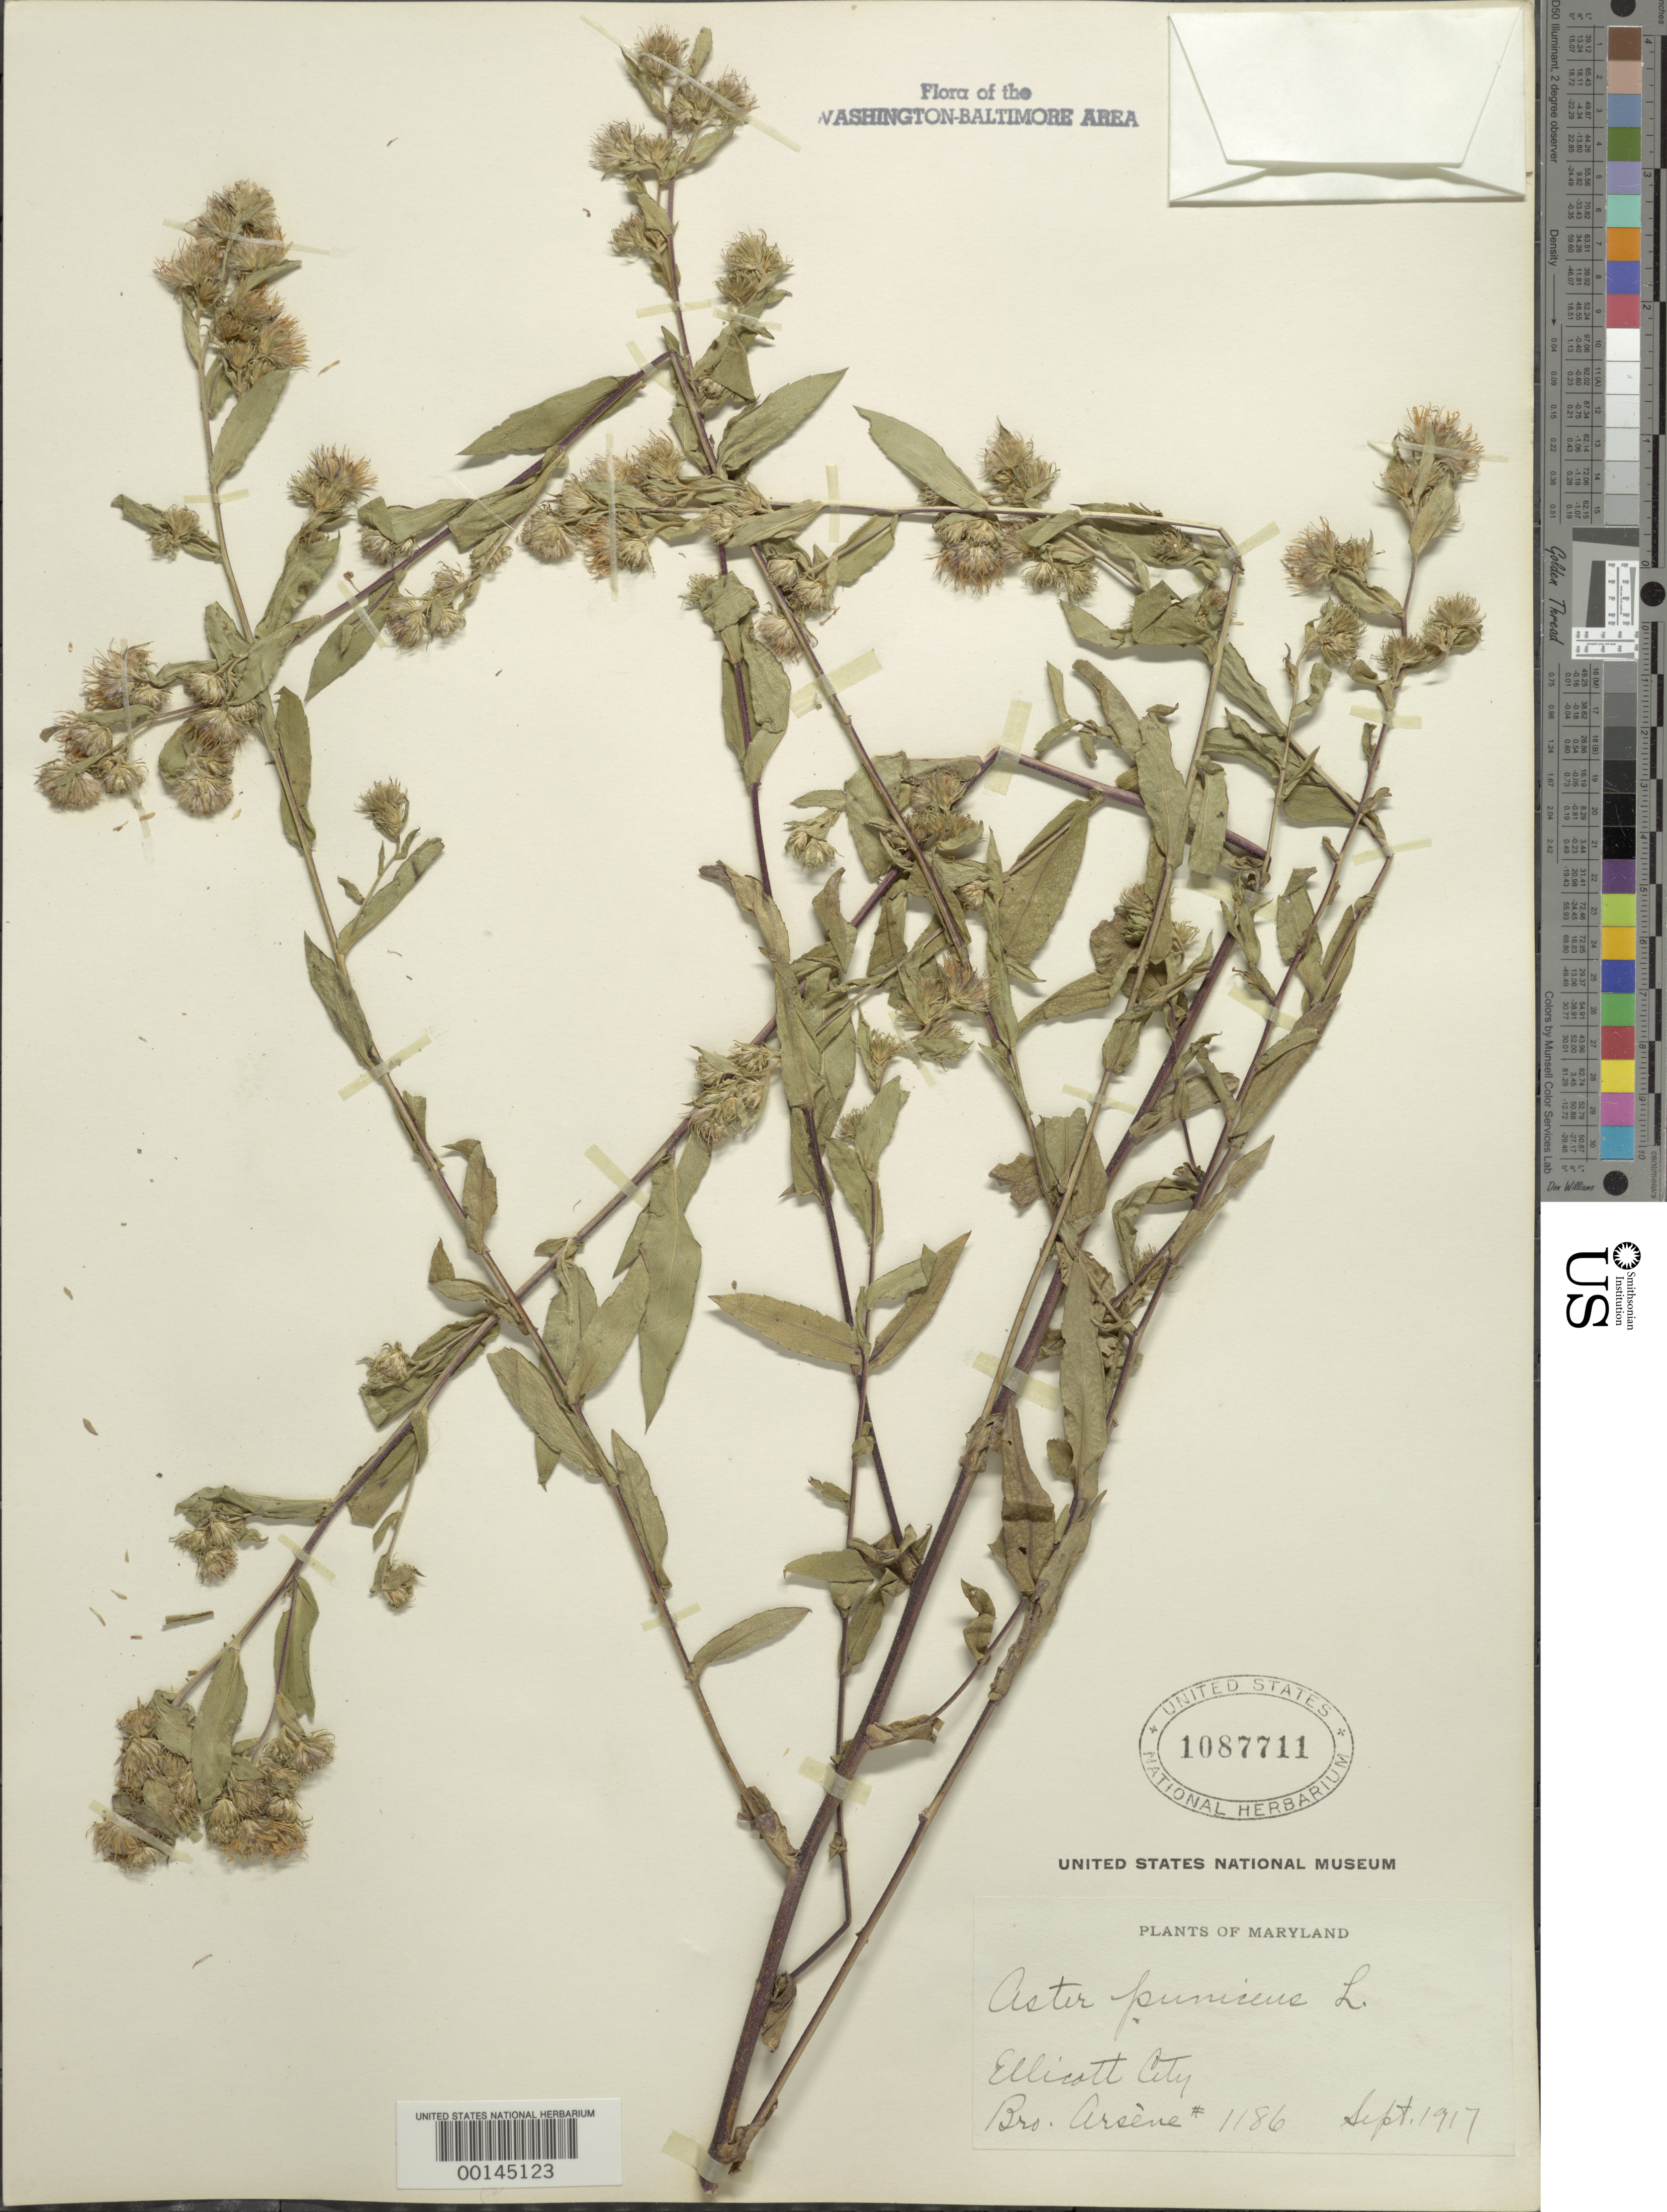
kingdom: Plantae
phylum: Tracheophyta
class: Magnoliopsida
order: Asterales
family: Asteraceae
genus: Symphyotrichum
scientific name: Symphyotrichum puniceum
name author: (L.) Á. Löve & D. Löve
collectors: Bro. G. Arsène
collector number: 1186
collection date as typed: Sep 1917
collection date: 1917-09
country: United States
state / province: Maryland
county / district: Howard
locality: Ellicott City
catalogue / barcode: US 1087711